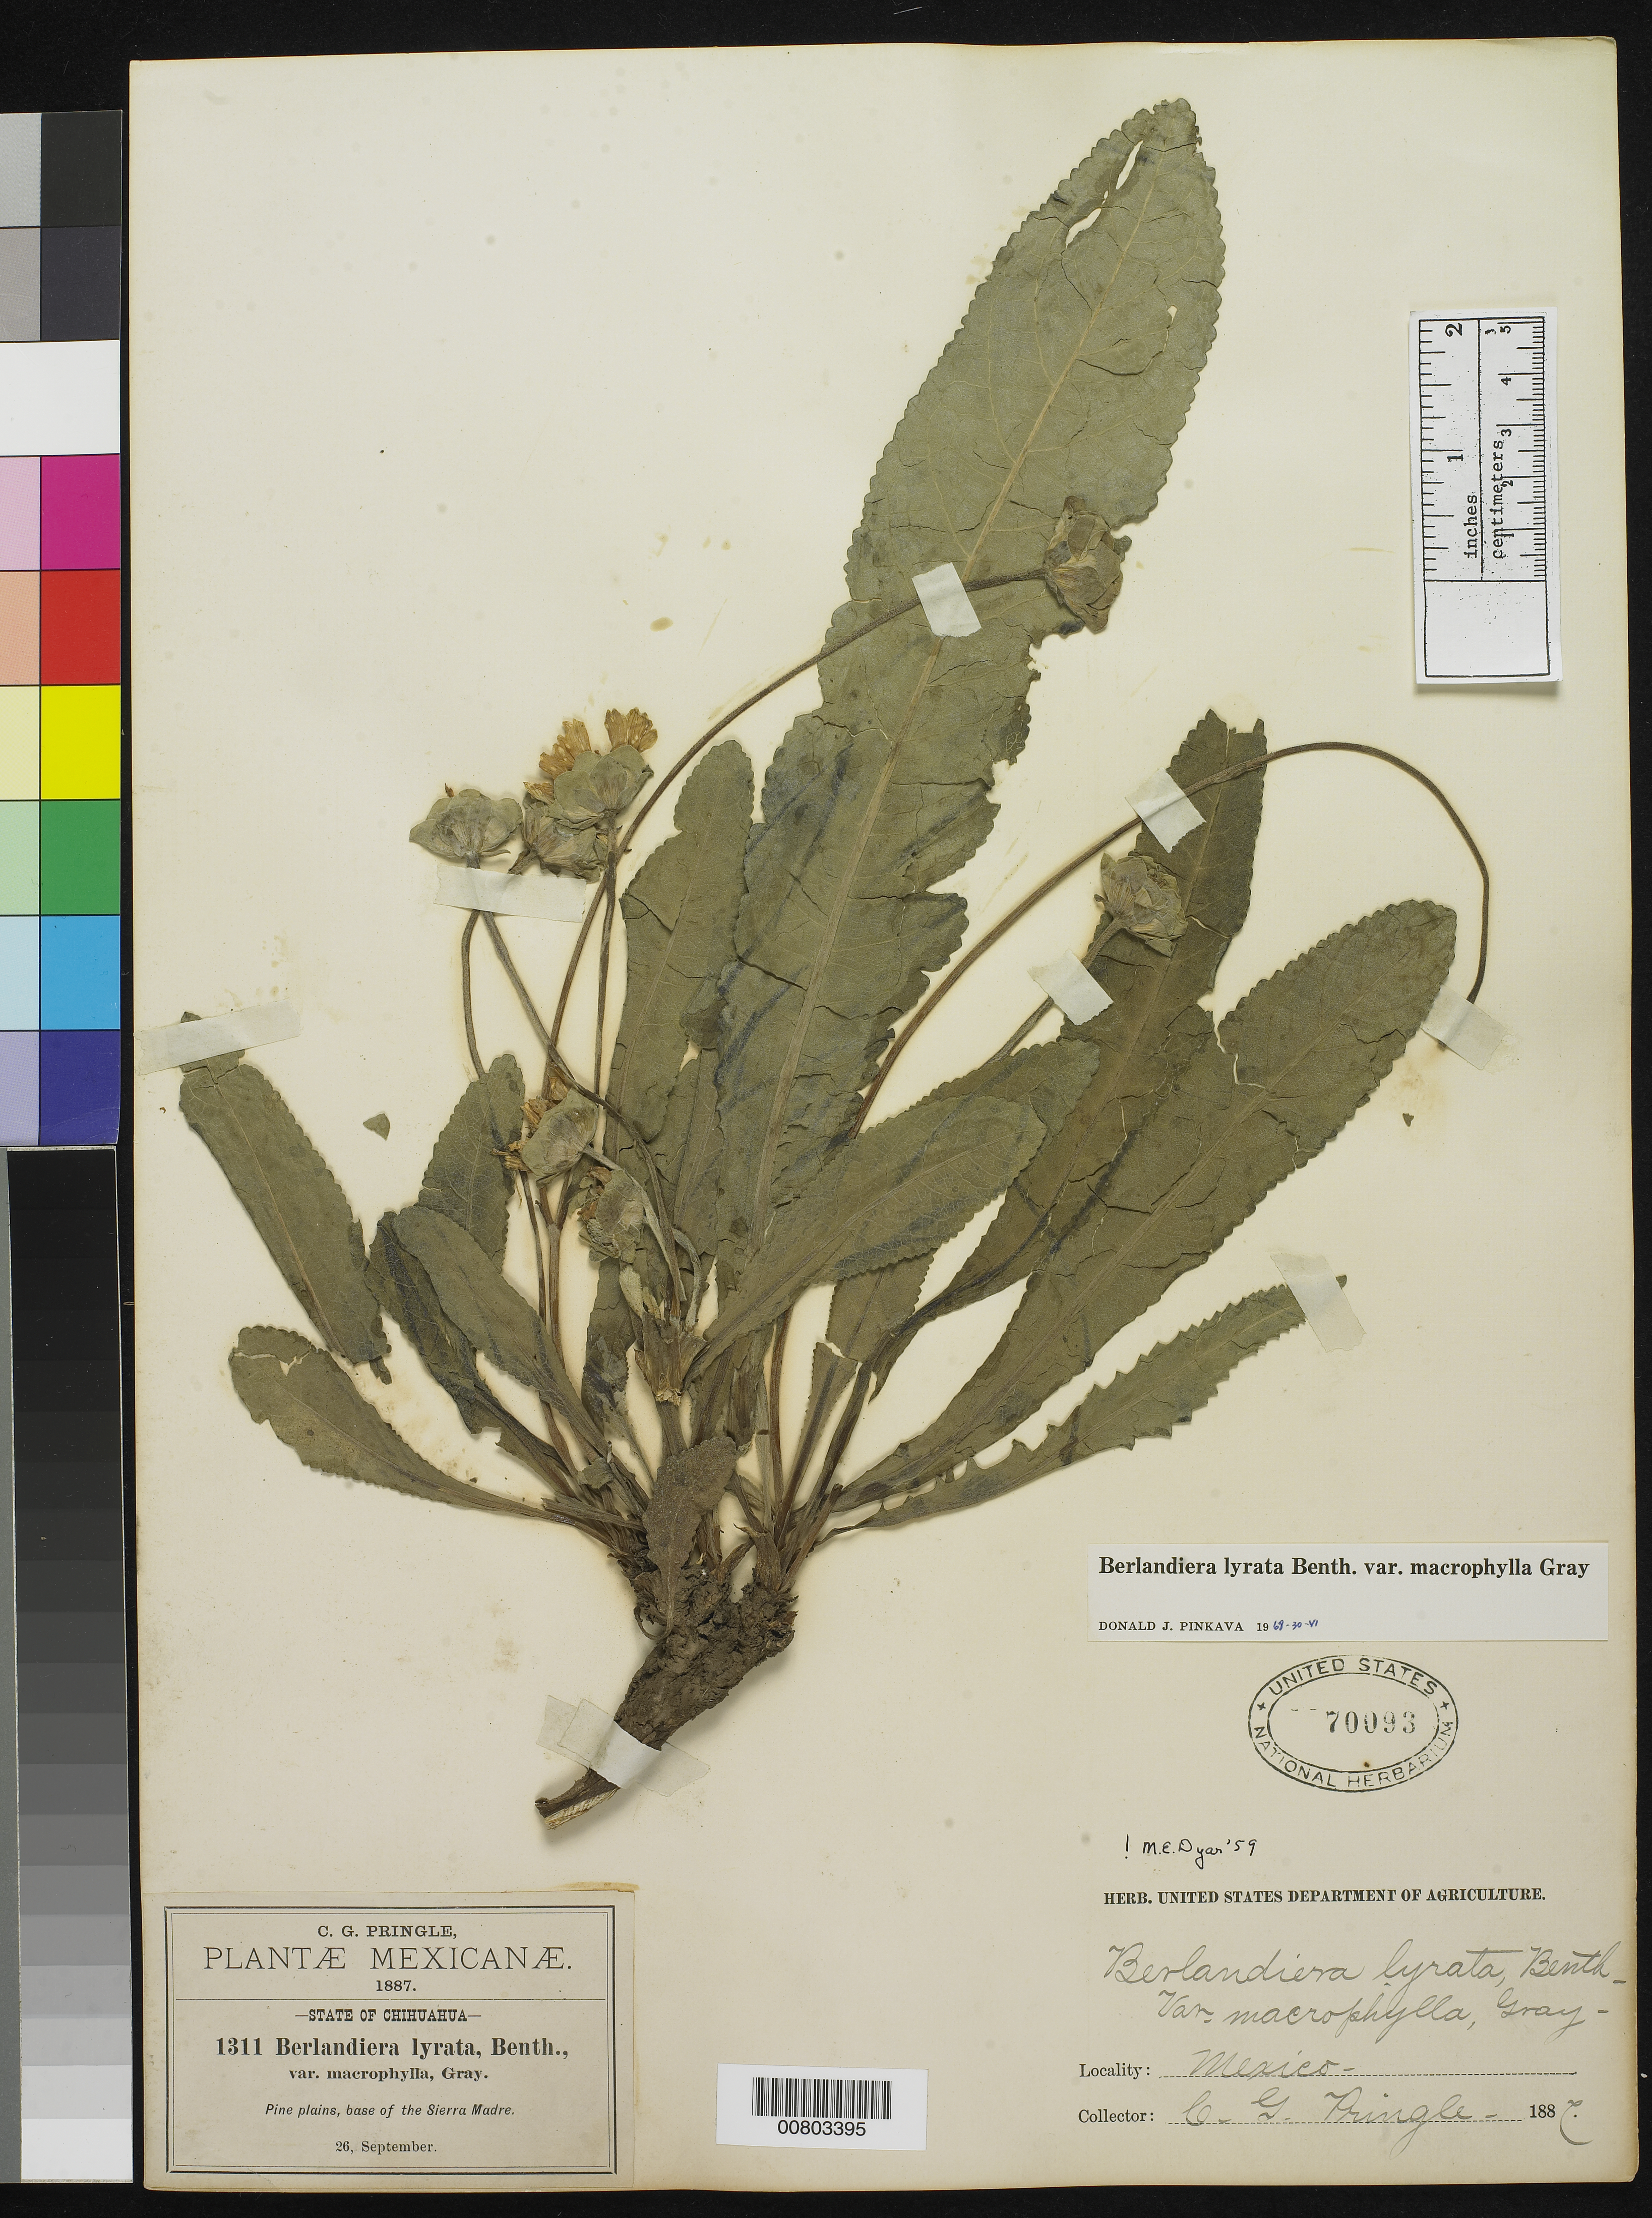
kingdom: Plantae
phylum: Tracheophyta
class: Magnoliopsida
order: Asterales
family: Asteraceae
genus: Berlandiera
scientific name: Berlandiera lyrata var. macrophylla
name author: A. Gray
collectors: C. G. Pringle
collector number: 1311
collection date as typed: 26 Sep 1887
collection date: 1887-09-26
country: Mexico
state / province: Chihuahua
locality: Base of Sierra Madre, Chihuahua.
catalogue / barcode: US 70093